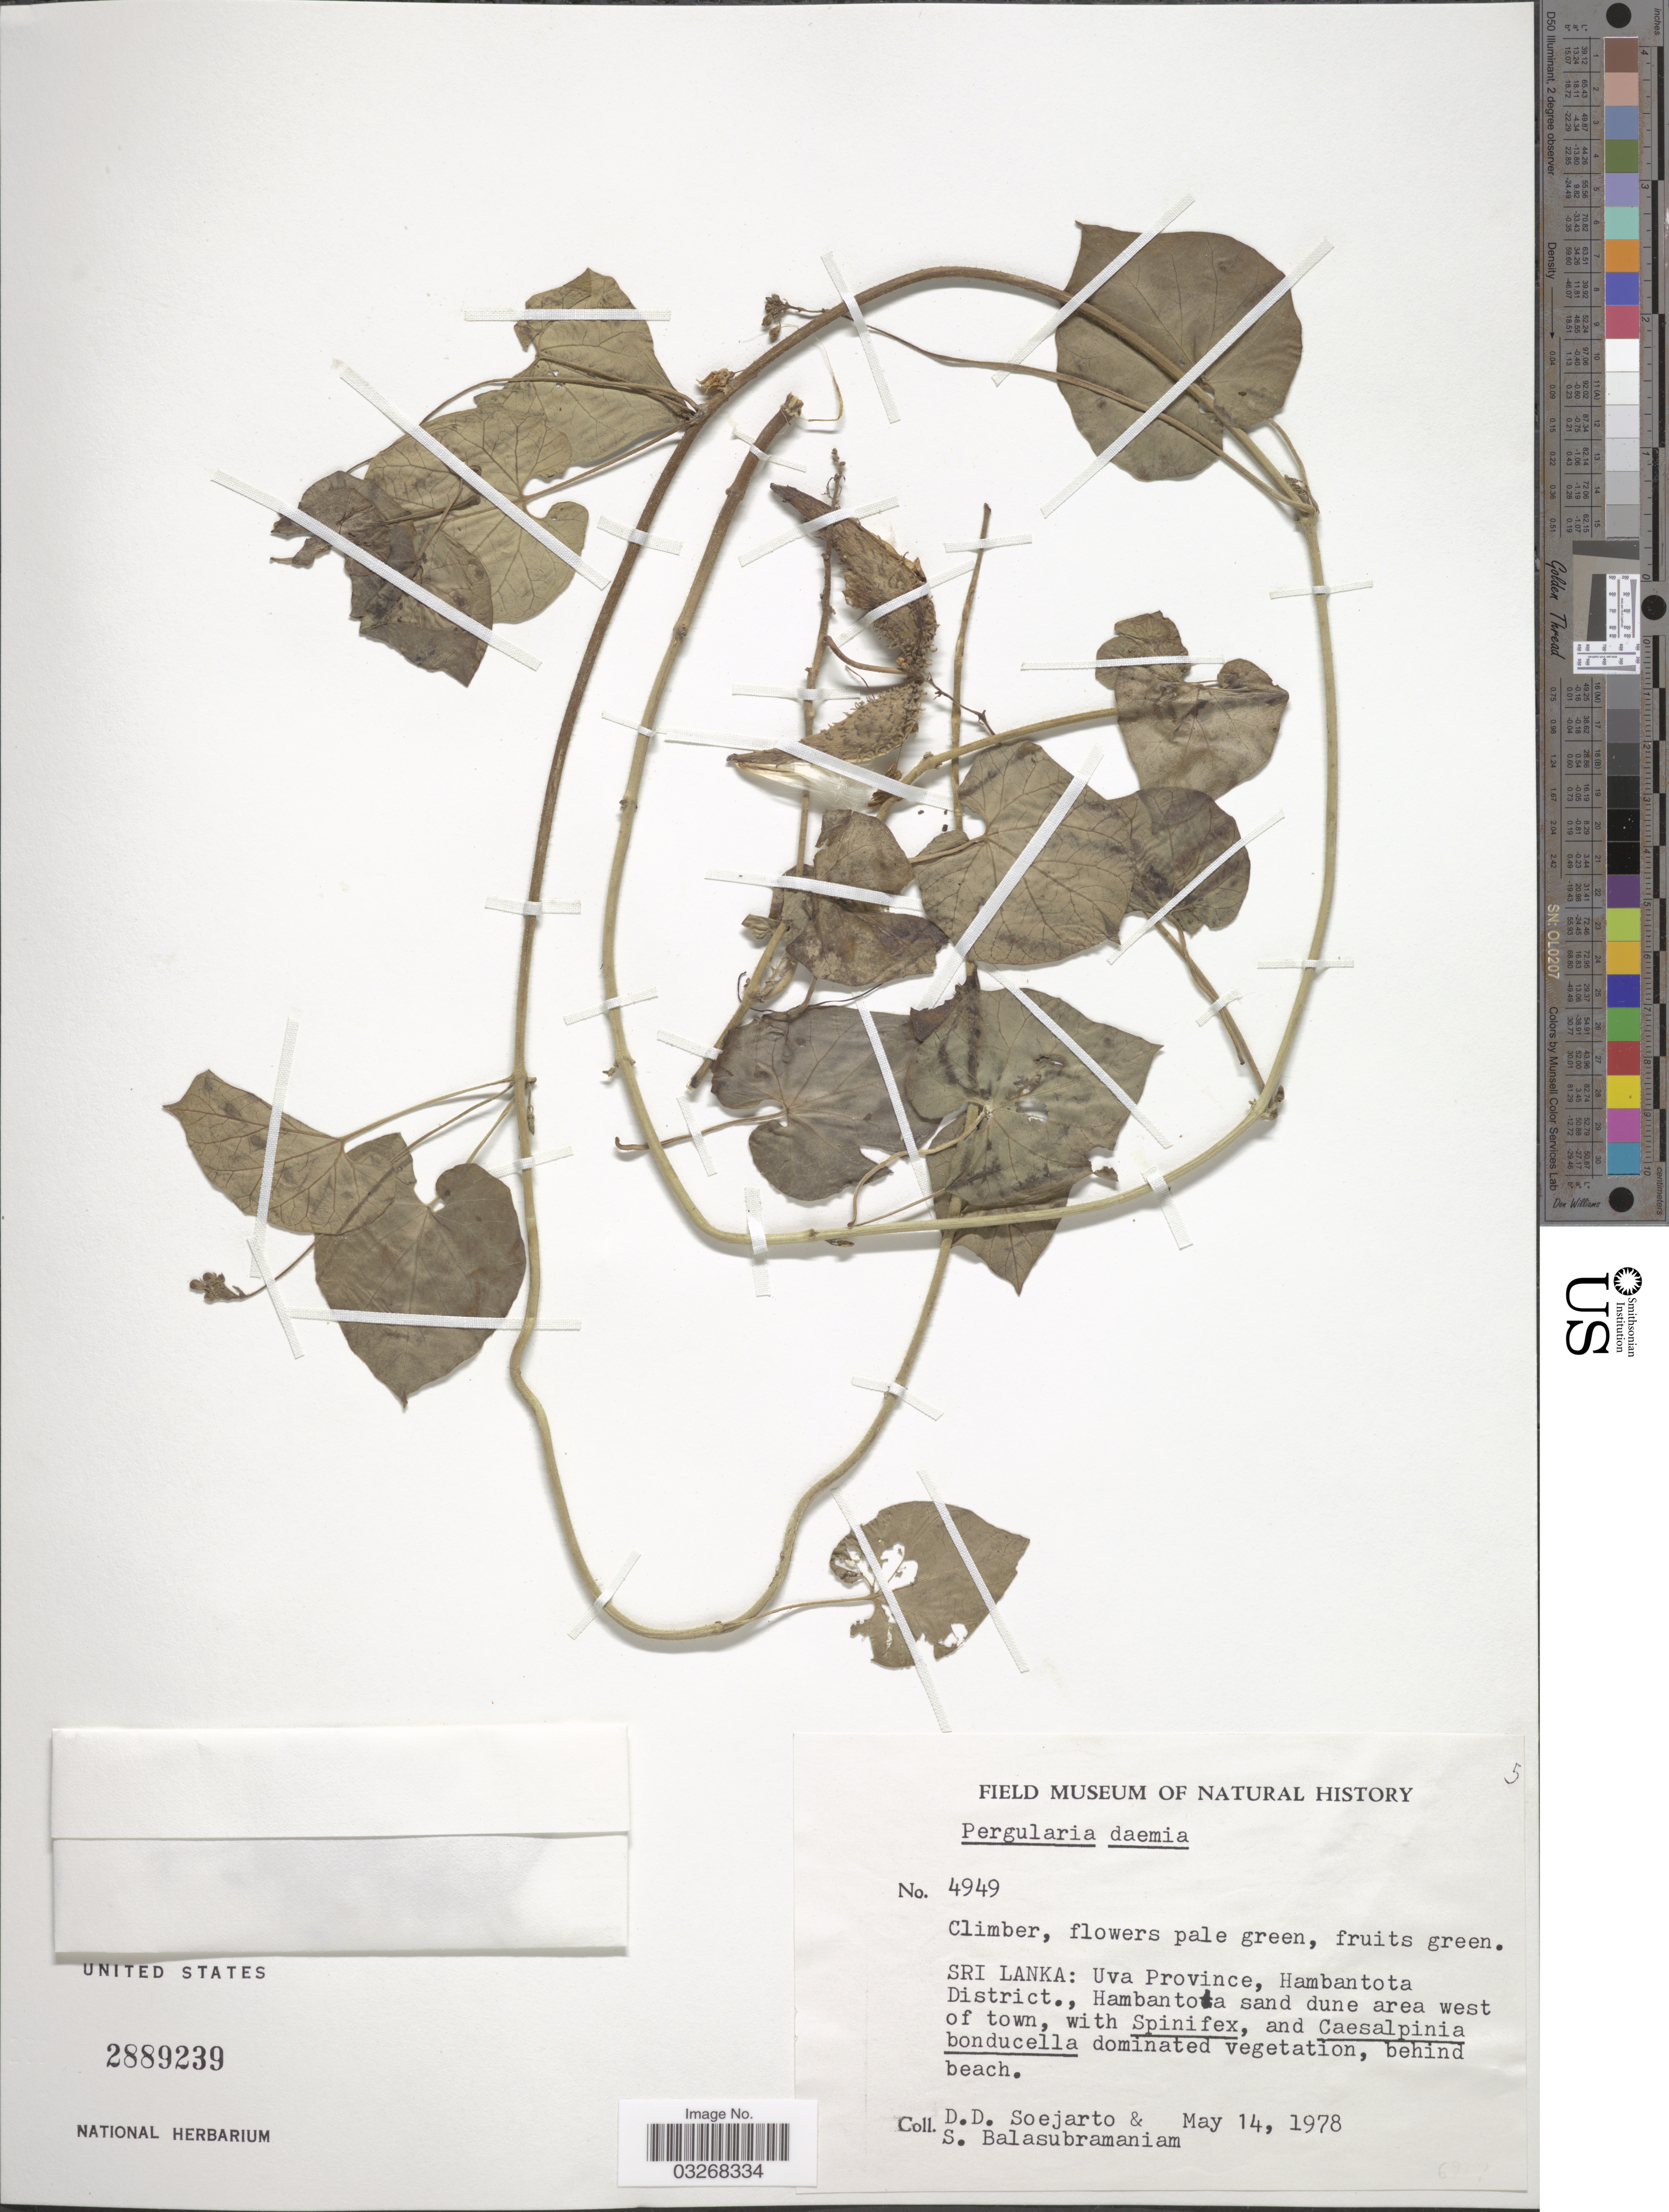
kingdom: Plantae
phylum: Tracheophyta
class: Magnoliopsida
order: Gentianales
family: Apocynaceae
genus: Pergularia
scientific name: Pergularia daemia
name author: (Forssk.) Chiov.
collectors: S. Balasubramaniam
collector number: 4949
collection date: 1978-05-14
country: Sri Lanka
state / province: Uva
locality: Hambantota District., Hambantota sand dune area west of town.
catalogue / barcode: US 2889239